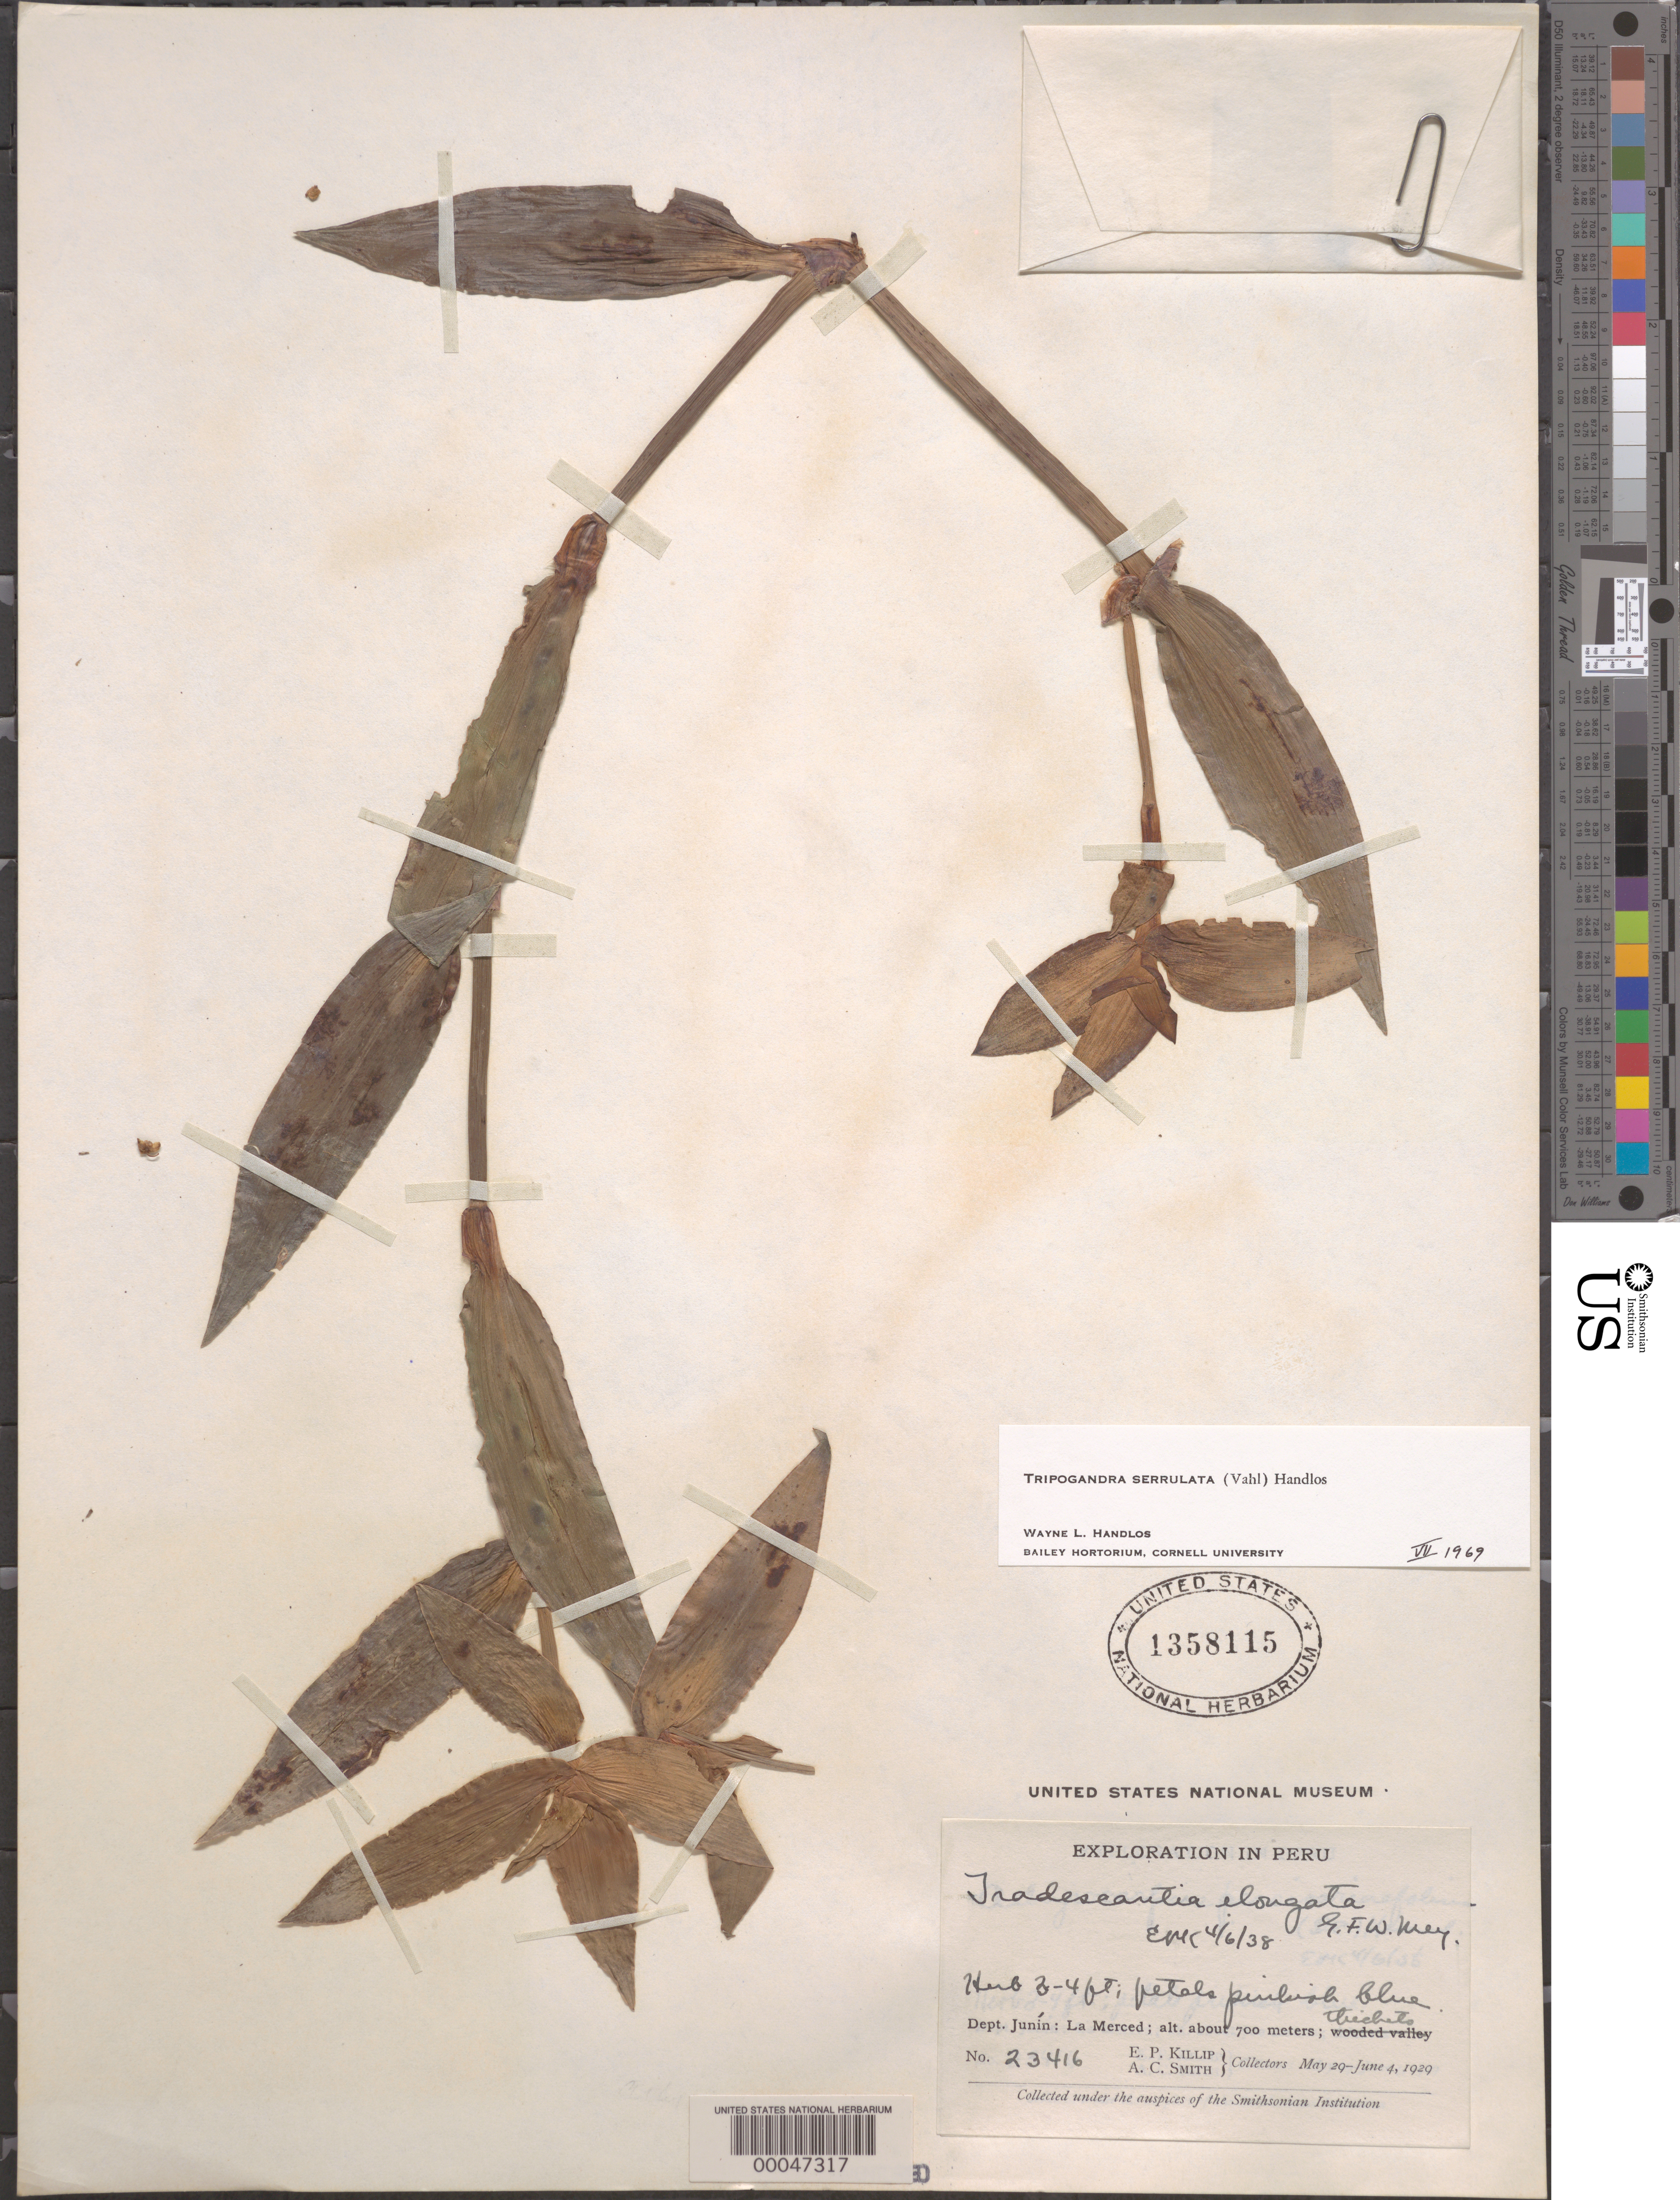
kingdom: Plantae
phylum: Tracheophyta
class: Liliopsida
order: Commelinales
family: Commelinaceae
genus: Tripogandra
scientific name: Tripogandra serrulata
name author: (Vahl) Handlos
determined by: Handlos, W. L.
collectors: E. P. Killip & A. C. Smith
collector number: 23416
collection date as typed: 29 May 1929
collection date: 1929-05-29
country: Peru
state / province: Junín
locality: La merced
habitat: Thicket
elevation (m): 700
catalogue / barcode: US 1358115